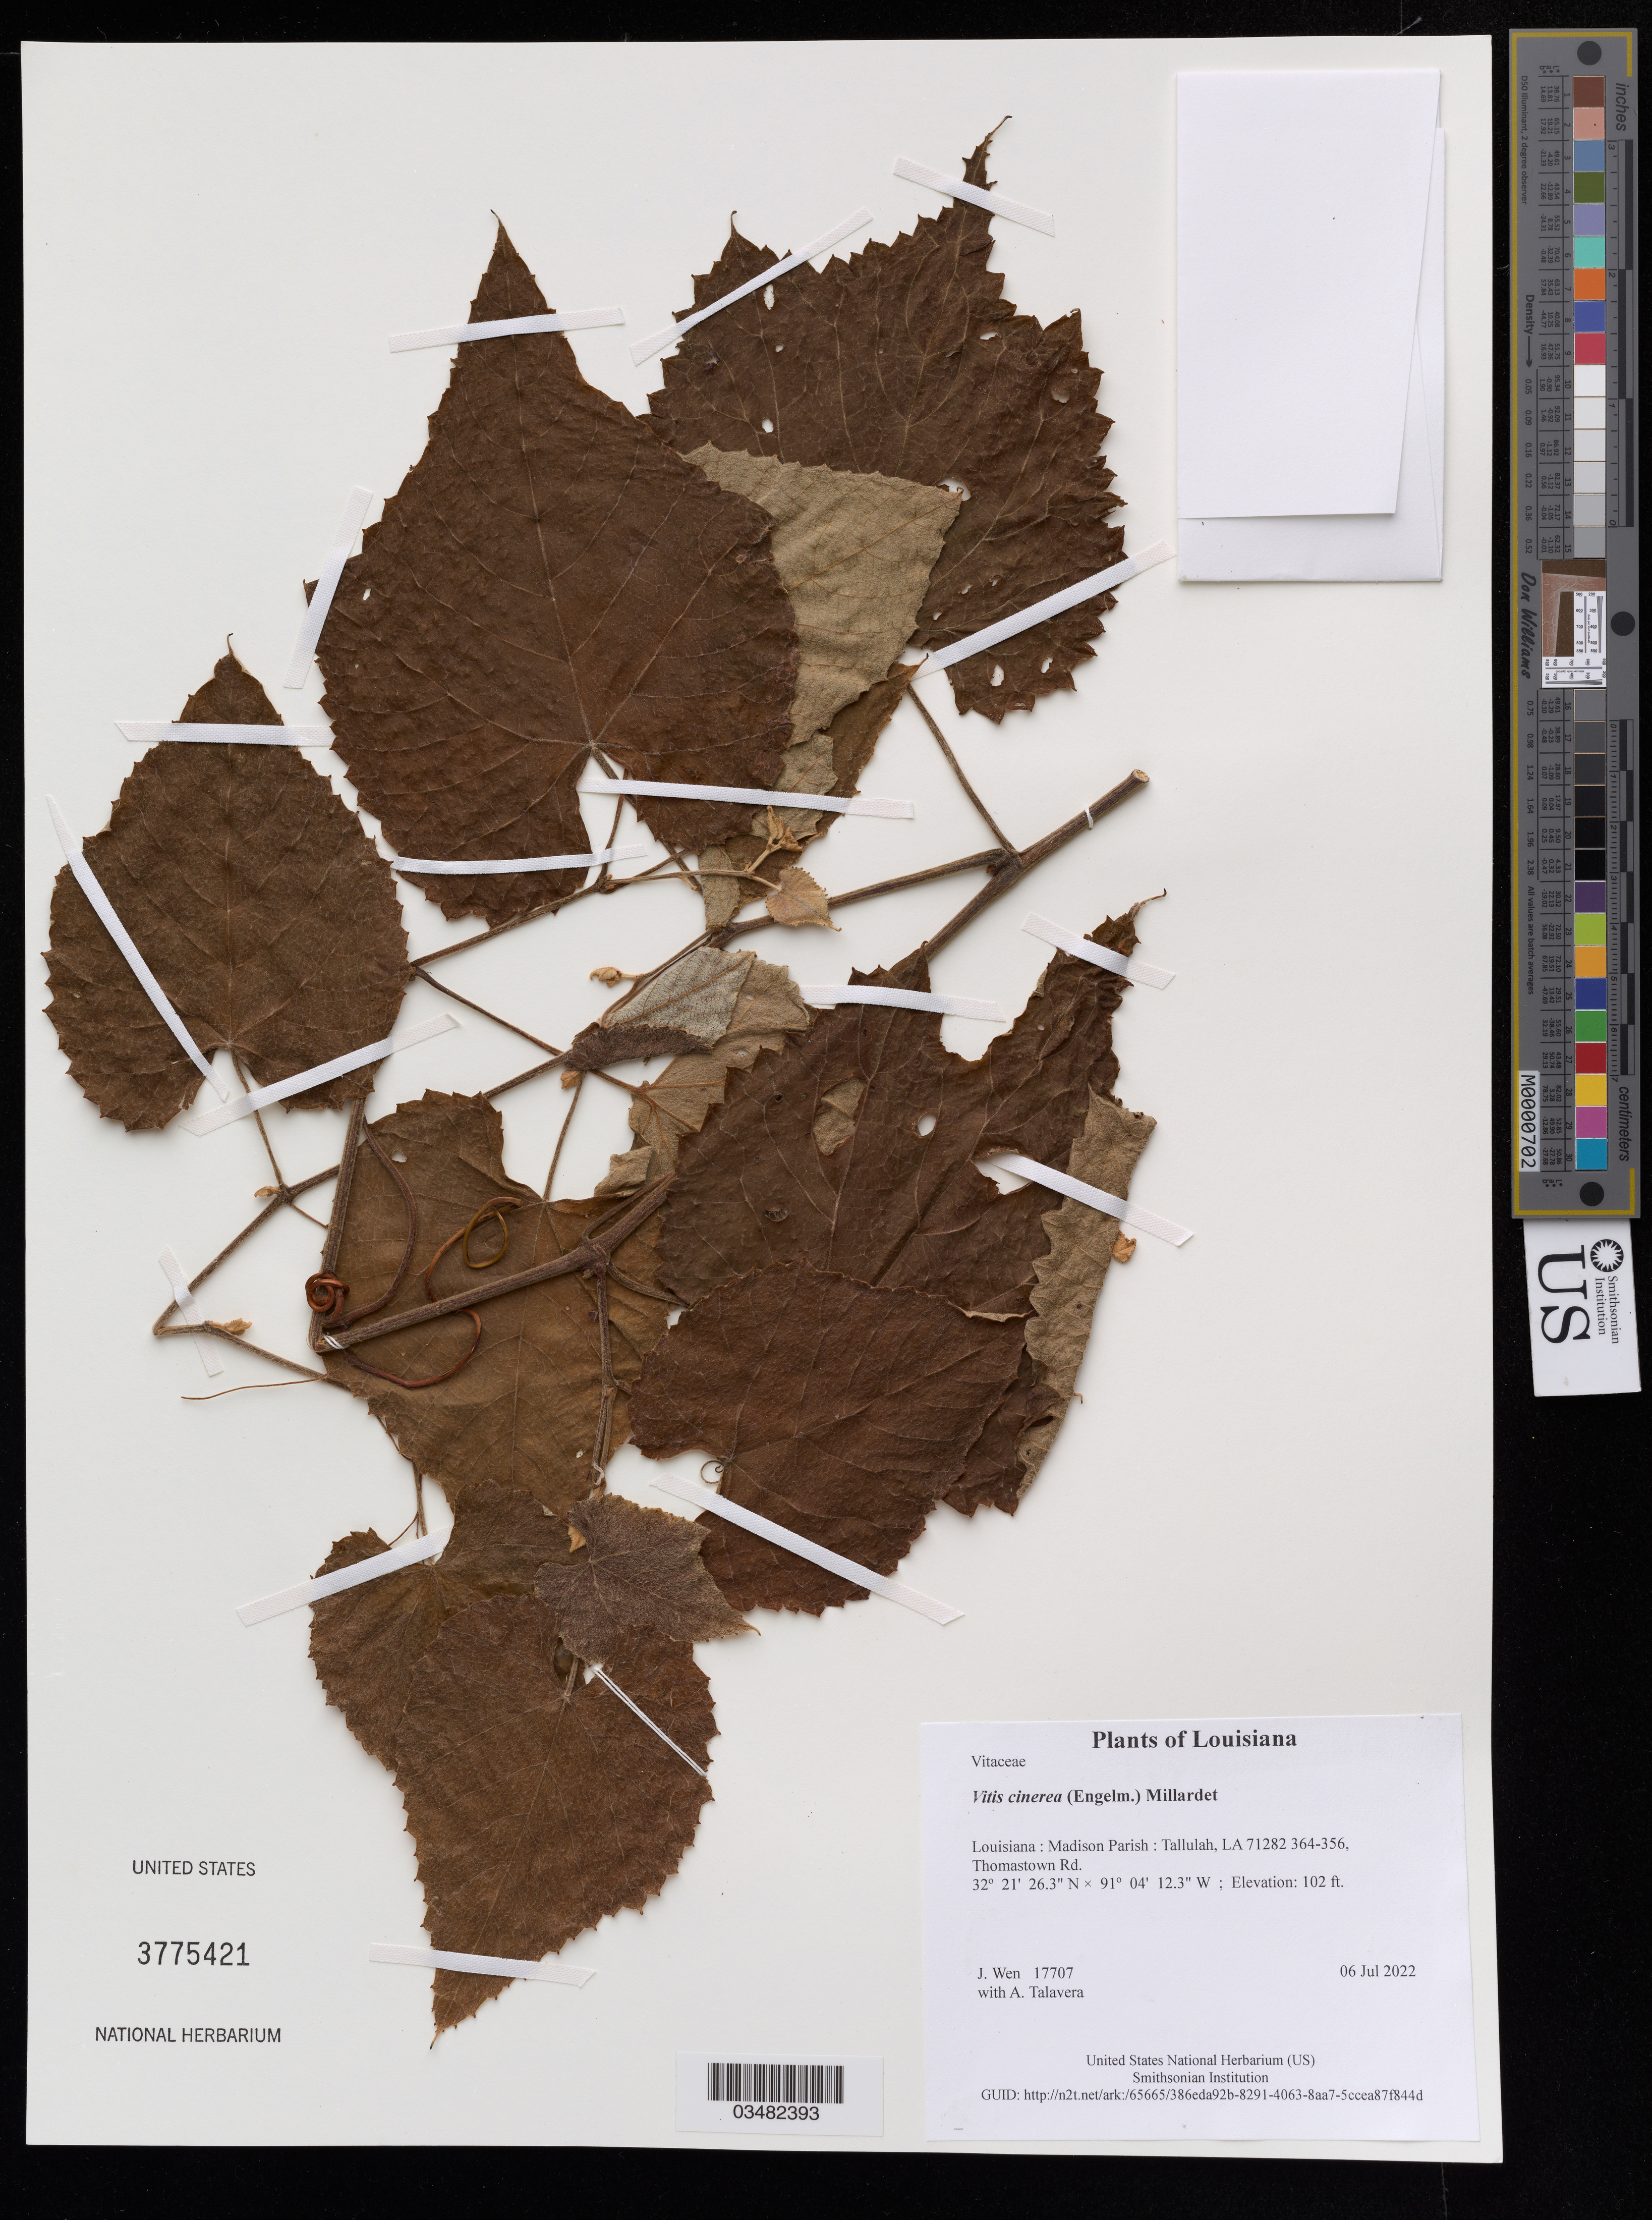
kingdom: Plantae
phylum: Tracheophyta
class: Magnoliopsida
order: Vitales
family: Vitaceae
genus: Vitis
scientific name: Vitis cinerea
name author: (Engelm.) Millardet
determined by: Wen, Jun, (BOT), Smithsonian Institution - National Museum of Natural History (UNITED STATES)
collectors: J. Wen & A. Talavera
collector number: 17707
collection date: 2022-07-06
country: United States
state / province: Louisiana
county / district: Madison Parish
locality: Tallulah, LA 71282 364-356, Thomastown Rd.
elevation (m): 31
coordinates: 32 21.439 N, 91 04.205 W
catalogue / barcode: US 3775421